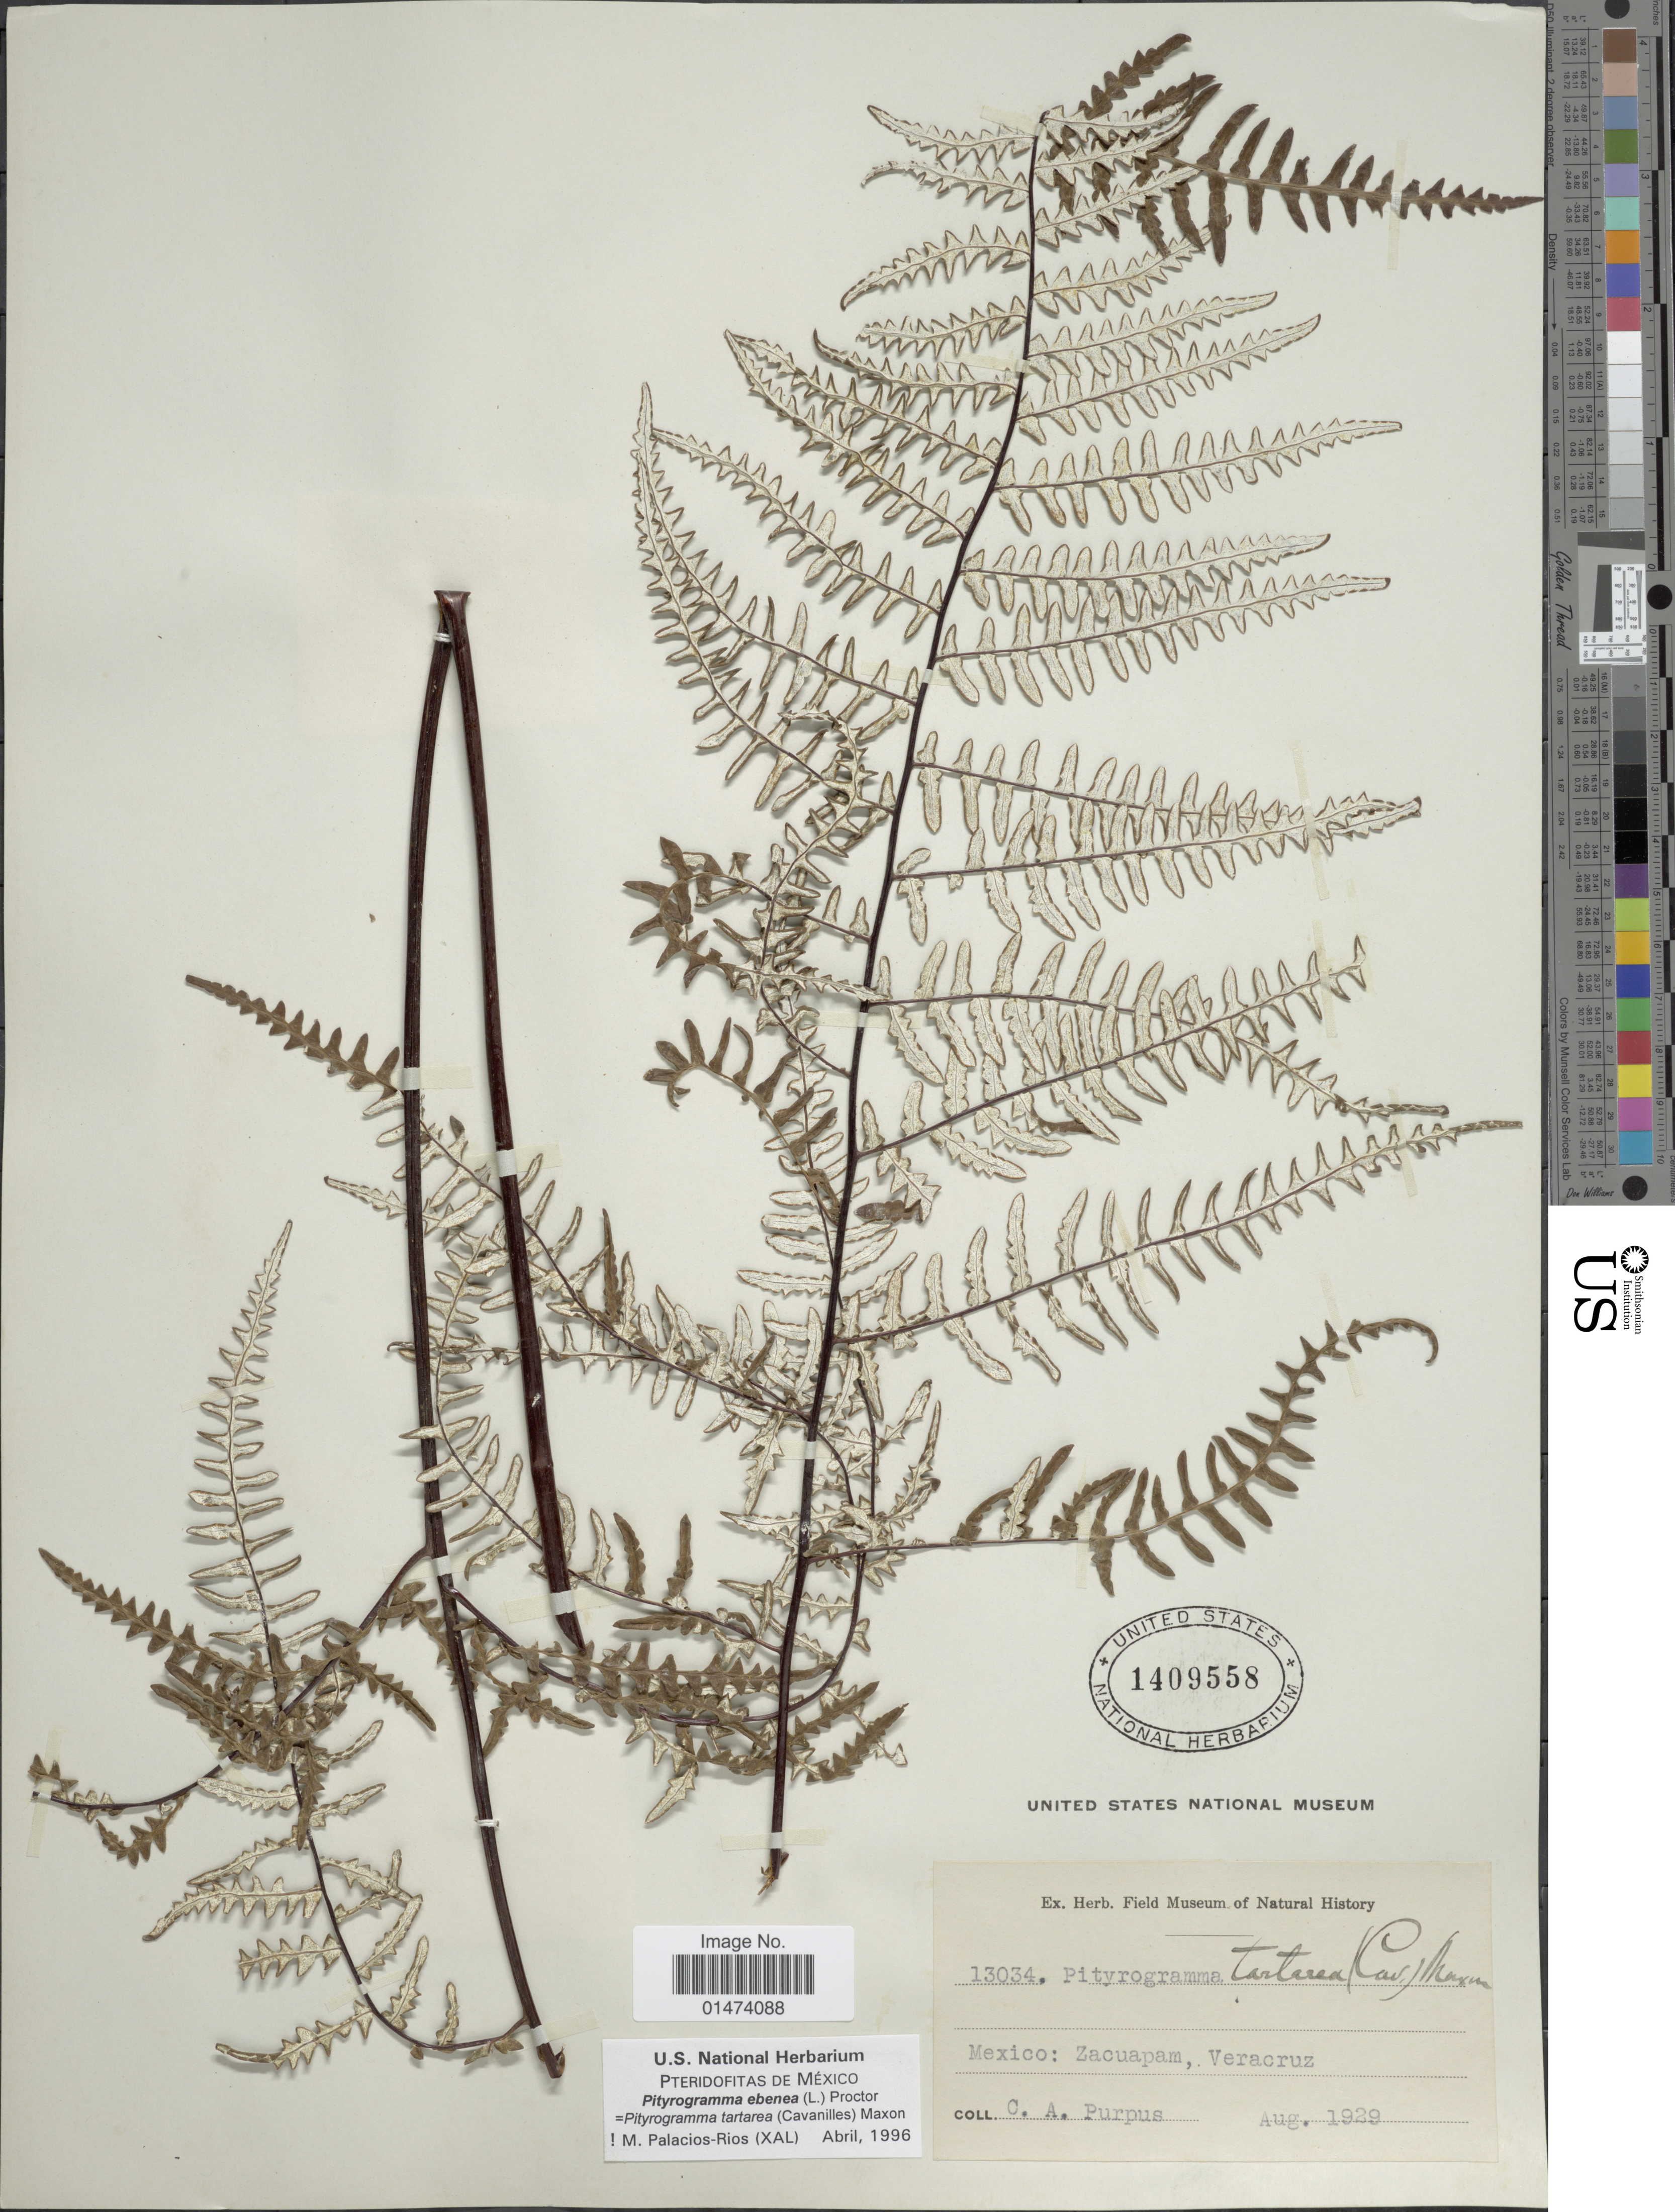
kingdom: Plantae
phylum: Tracheophyta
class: Polypodiopsida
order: Polypodiales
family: Pteridaceae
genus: Pityrogramma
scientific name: Pityrogramma tartarea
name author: (Cav.) Maxon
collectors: C. A. Purpus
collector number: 13034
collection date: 1929-08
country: Mexico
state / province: Veracruz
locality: Zacuapam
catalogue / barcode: US 1409558